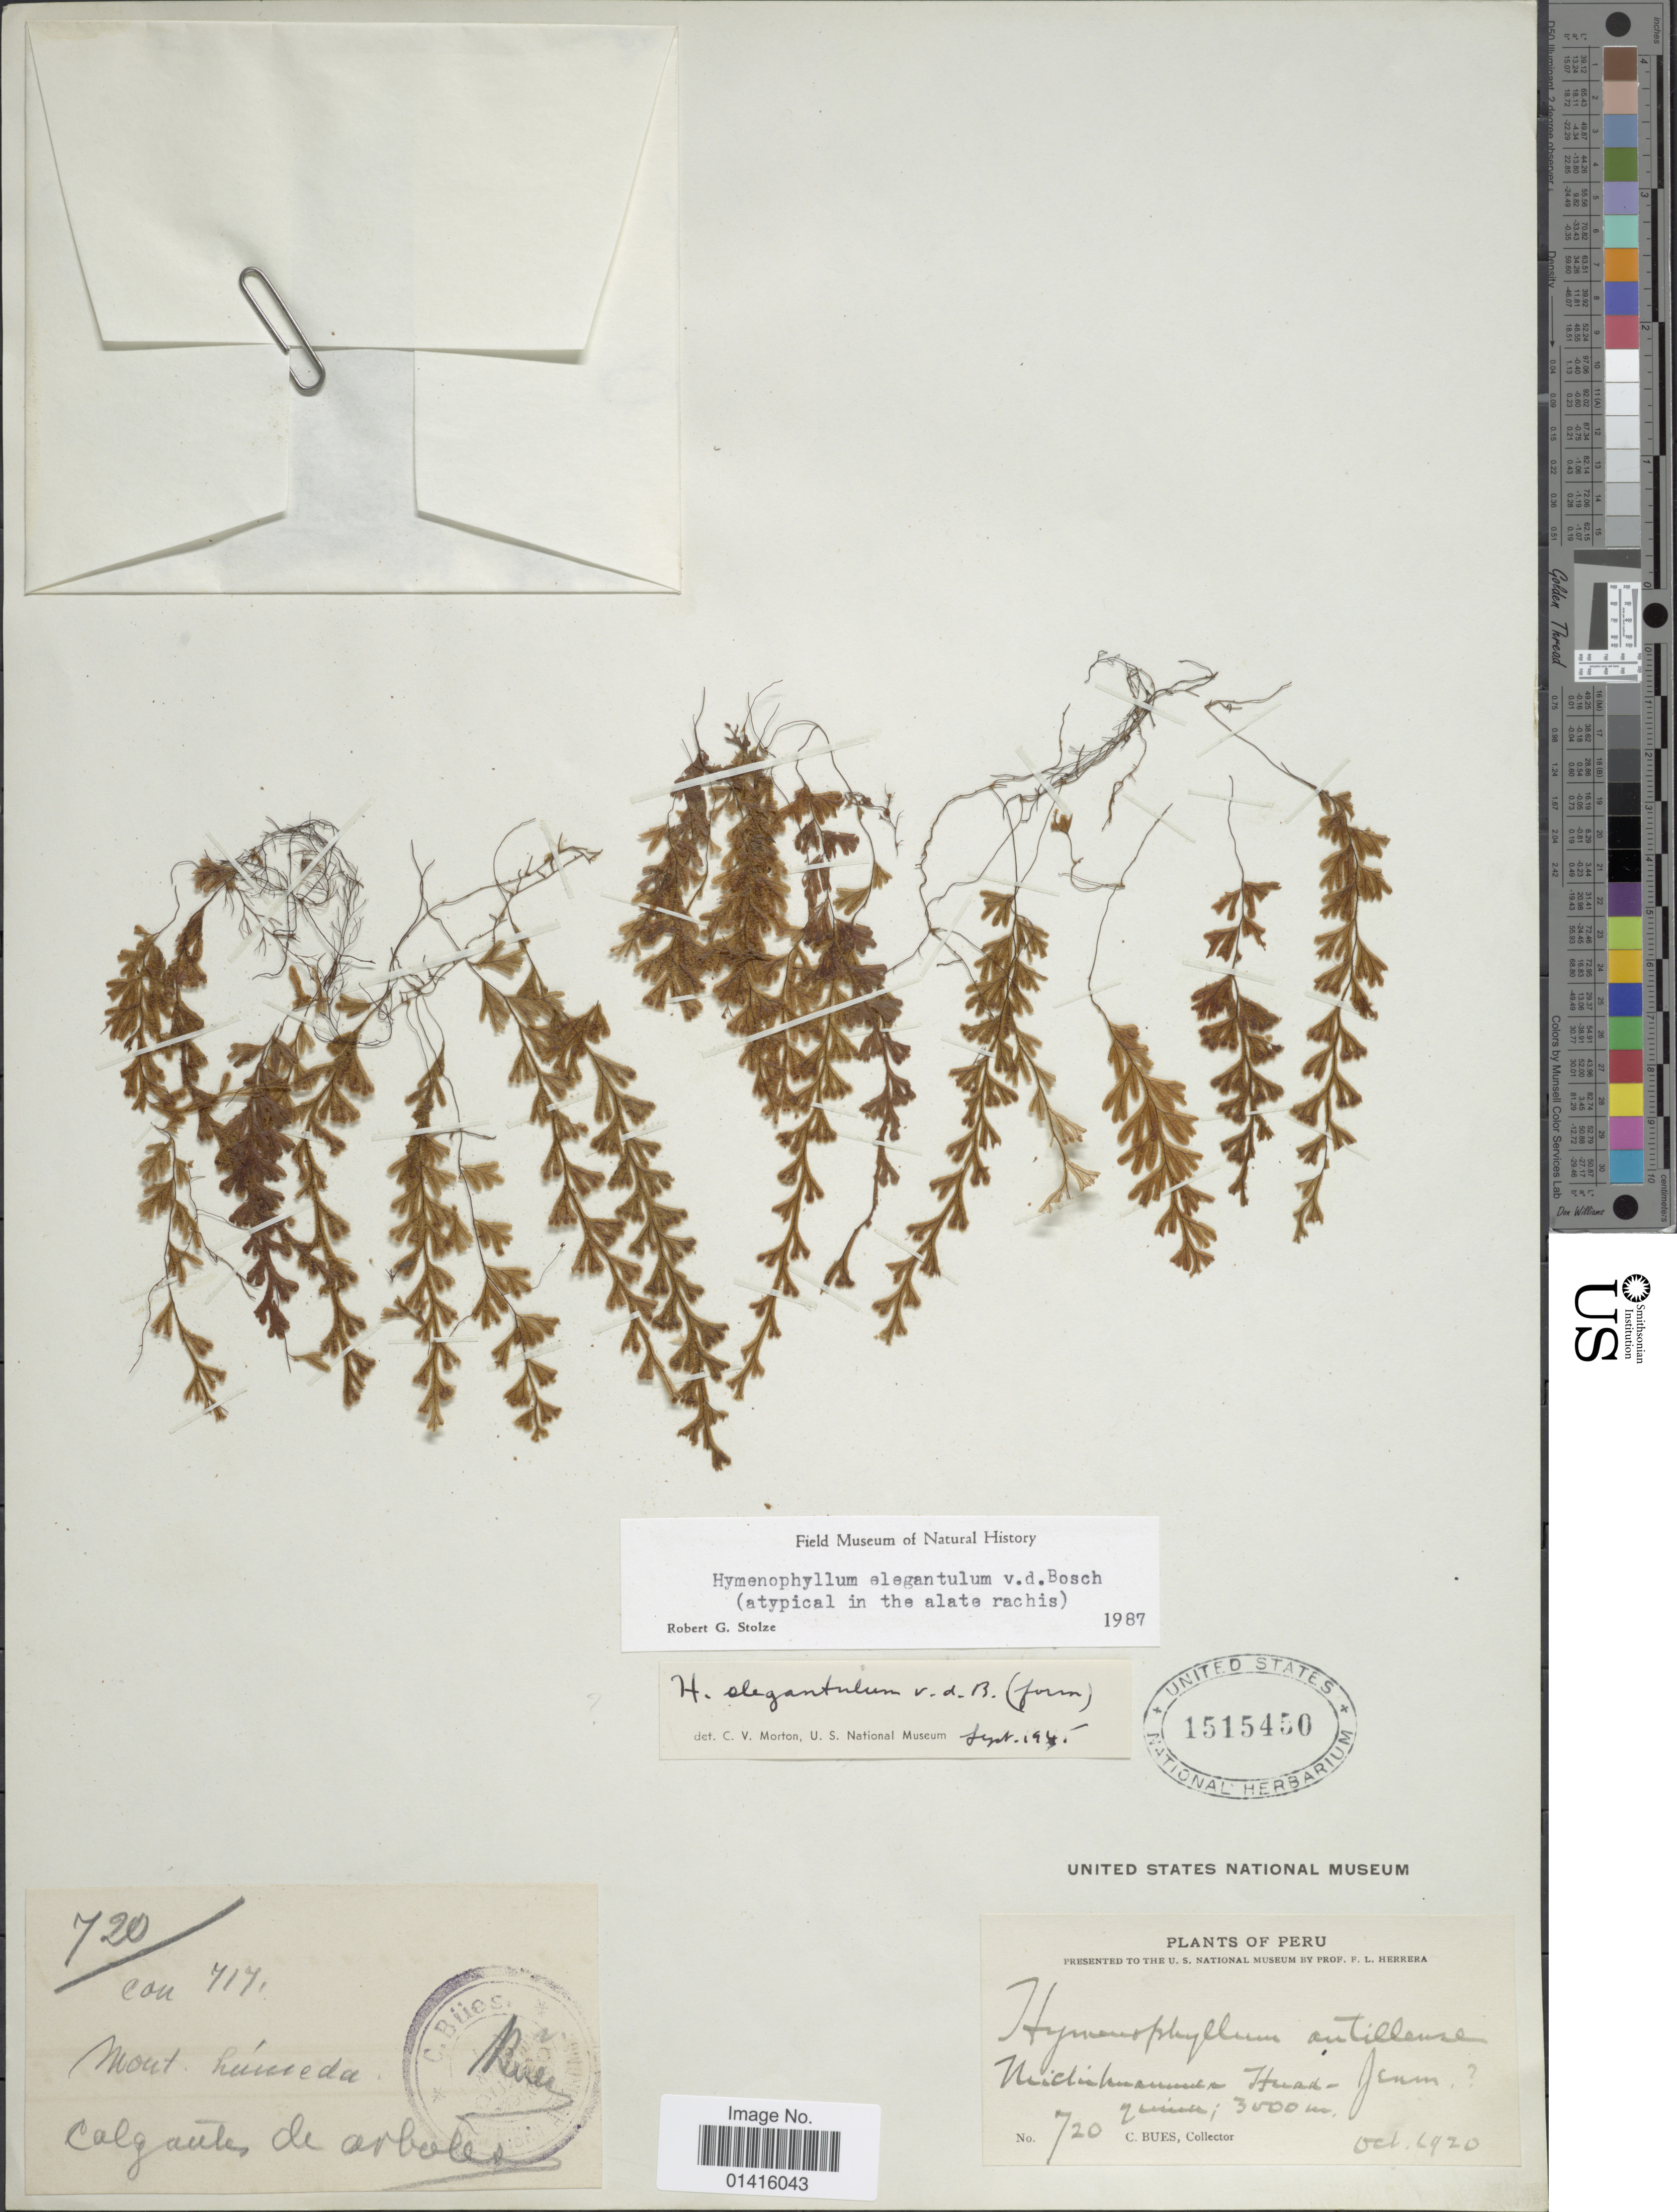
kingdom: Plantae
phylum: Tracheophyta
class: Polypodiopsida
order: Hymenophyllales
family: Hymenophyllaceae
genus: Hymenophyllum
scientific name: Hymenophyllum elegantulum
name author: Bosch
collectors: C. Bues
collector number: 720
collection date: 1920-10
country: Peru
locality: Michihuanunca, Huadquiña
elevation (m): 3000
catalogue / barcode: US 1515450